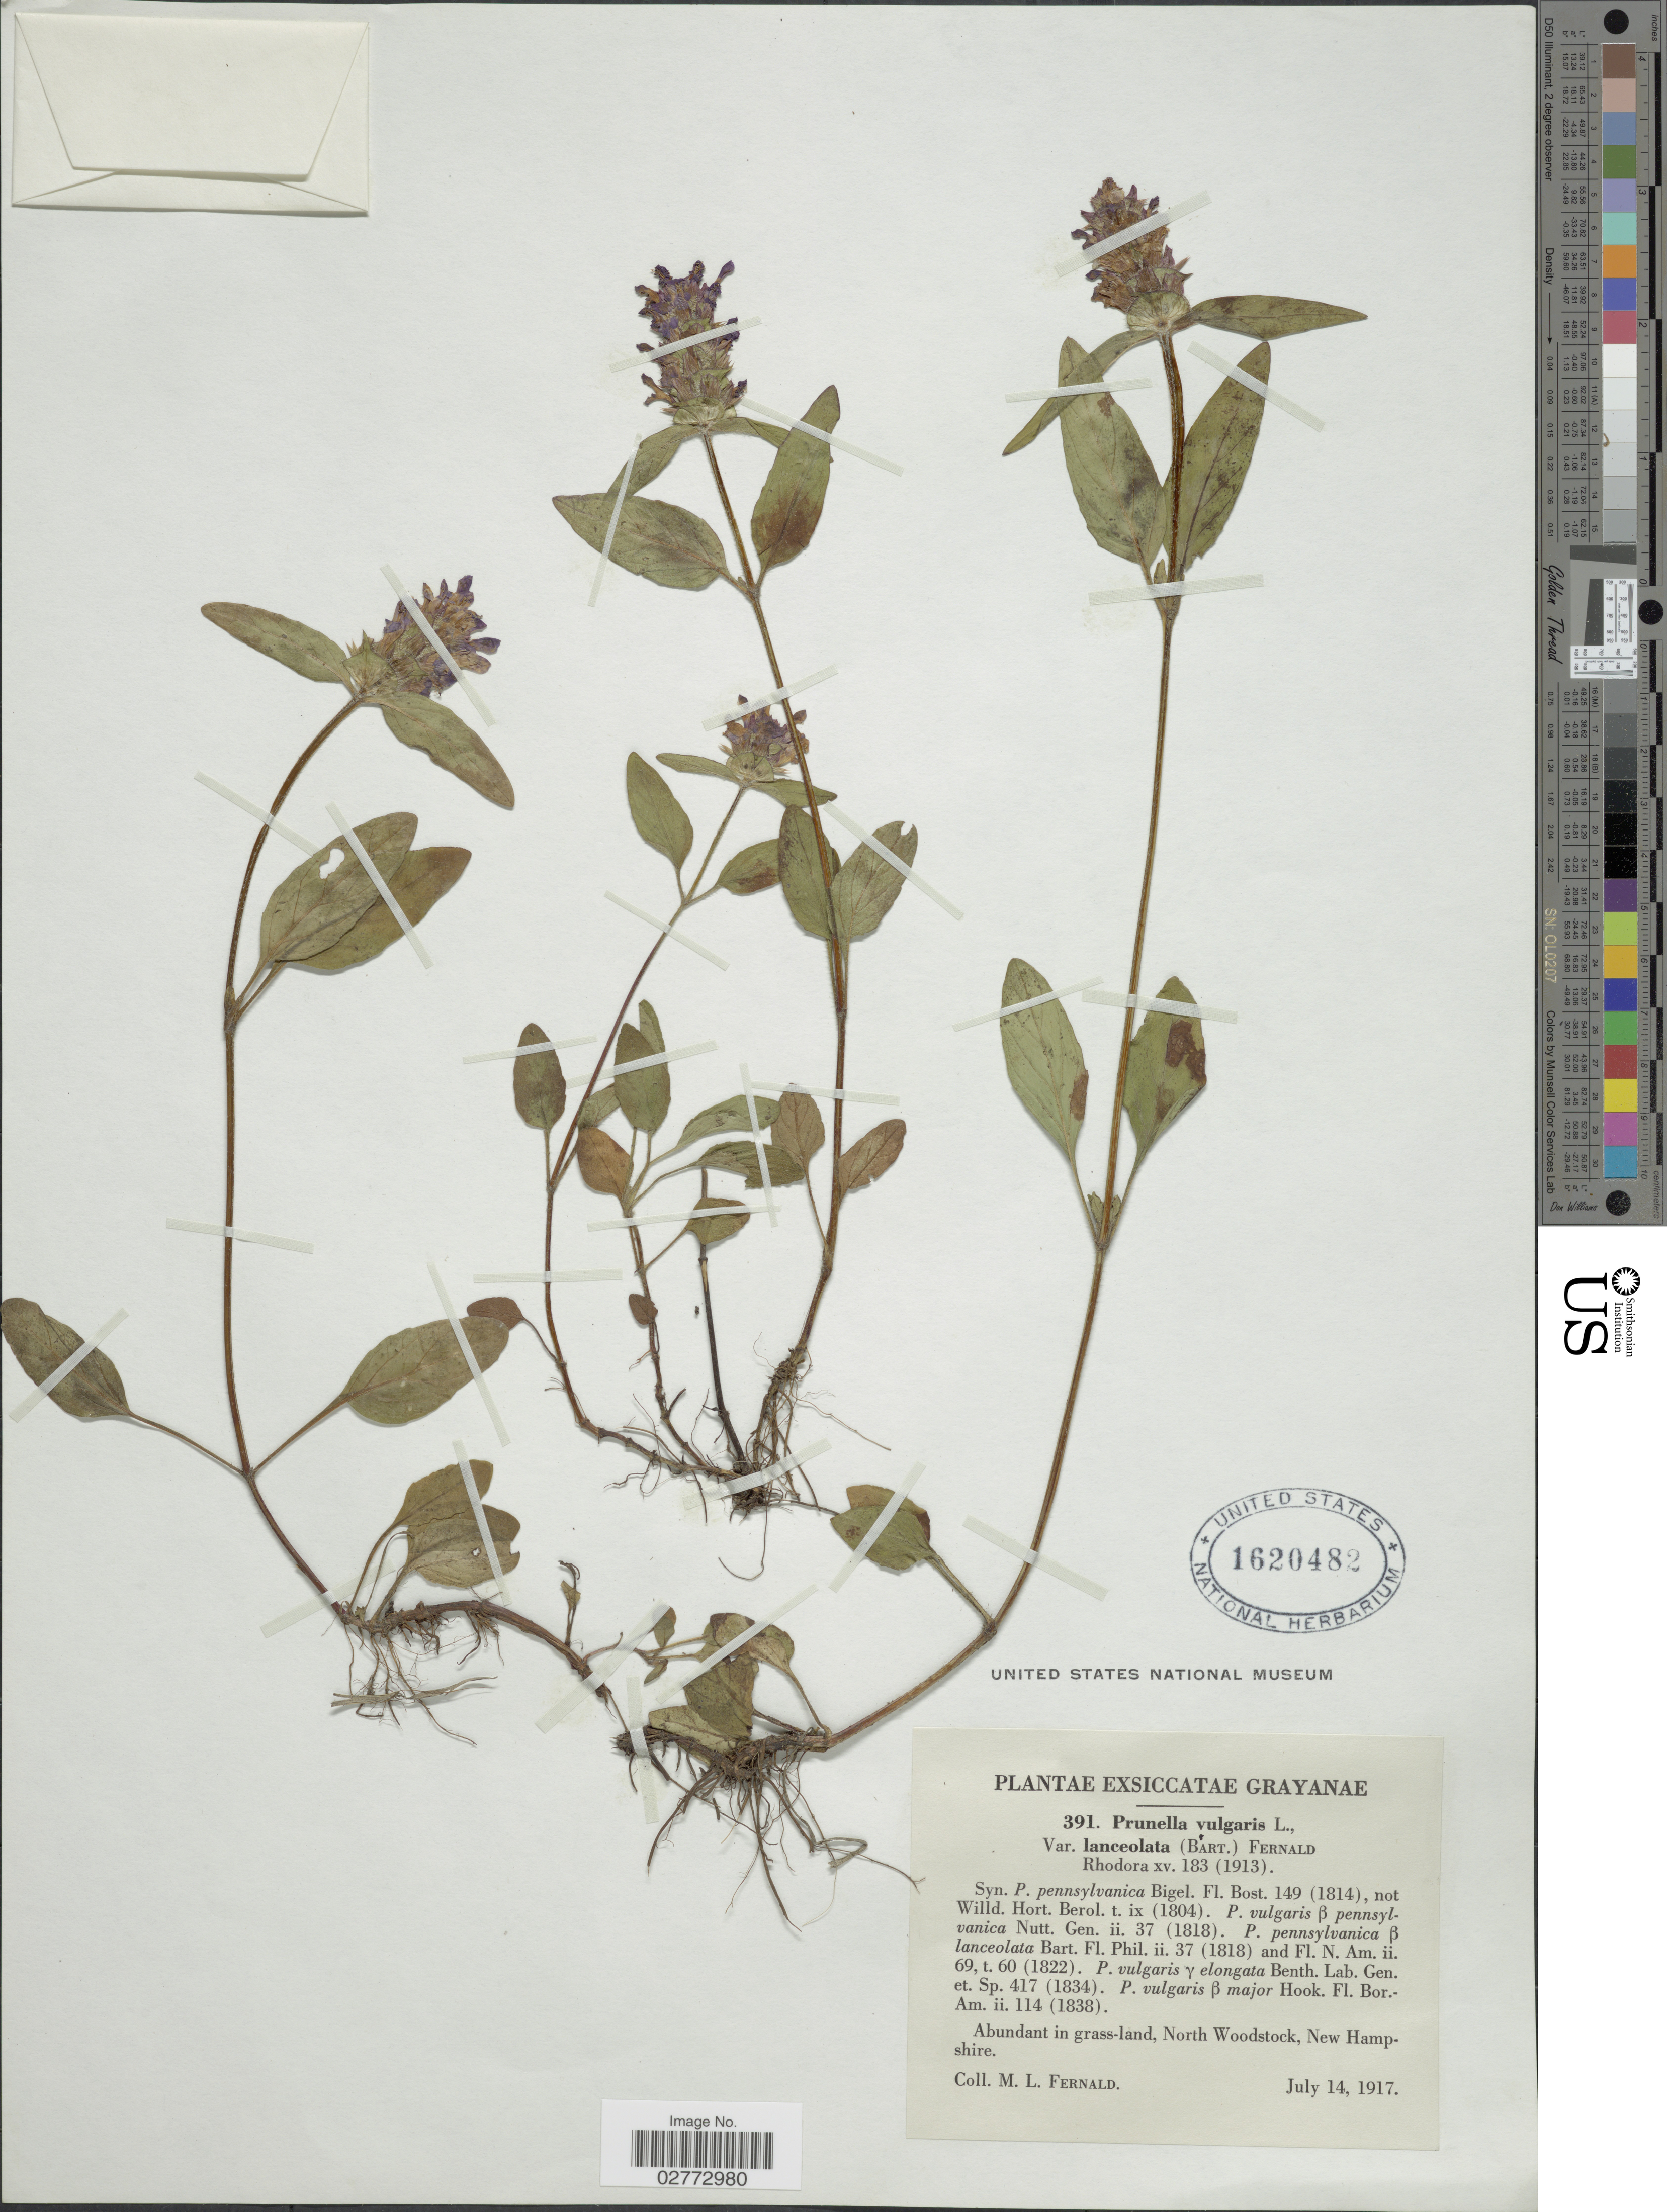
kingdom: Plantae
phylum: Tracheophyta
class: Magnoliopsida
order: Lamiales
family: Lamiaceae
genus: Prunella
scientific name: Prunella vulgaris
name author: L.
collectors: M. L. Fernald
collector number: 391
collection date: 1917-07-14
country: United States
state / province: New Hampshire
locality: Abundant in grass-land, North Woodstock.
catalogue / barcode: US 1620482